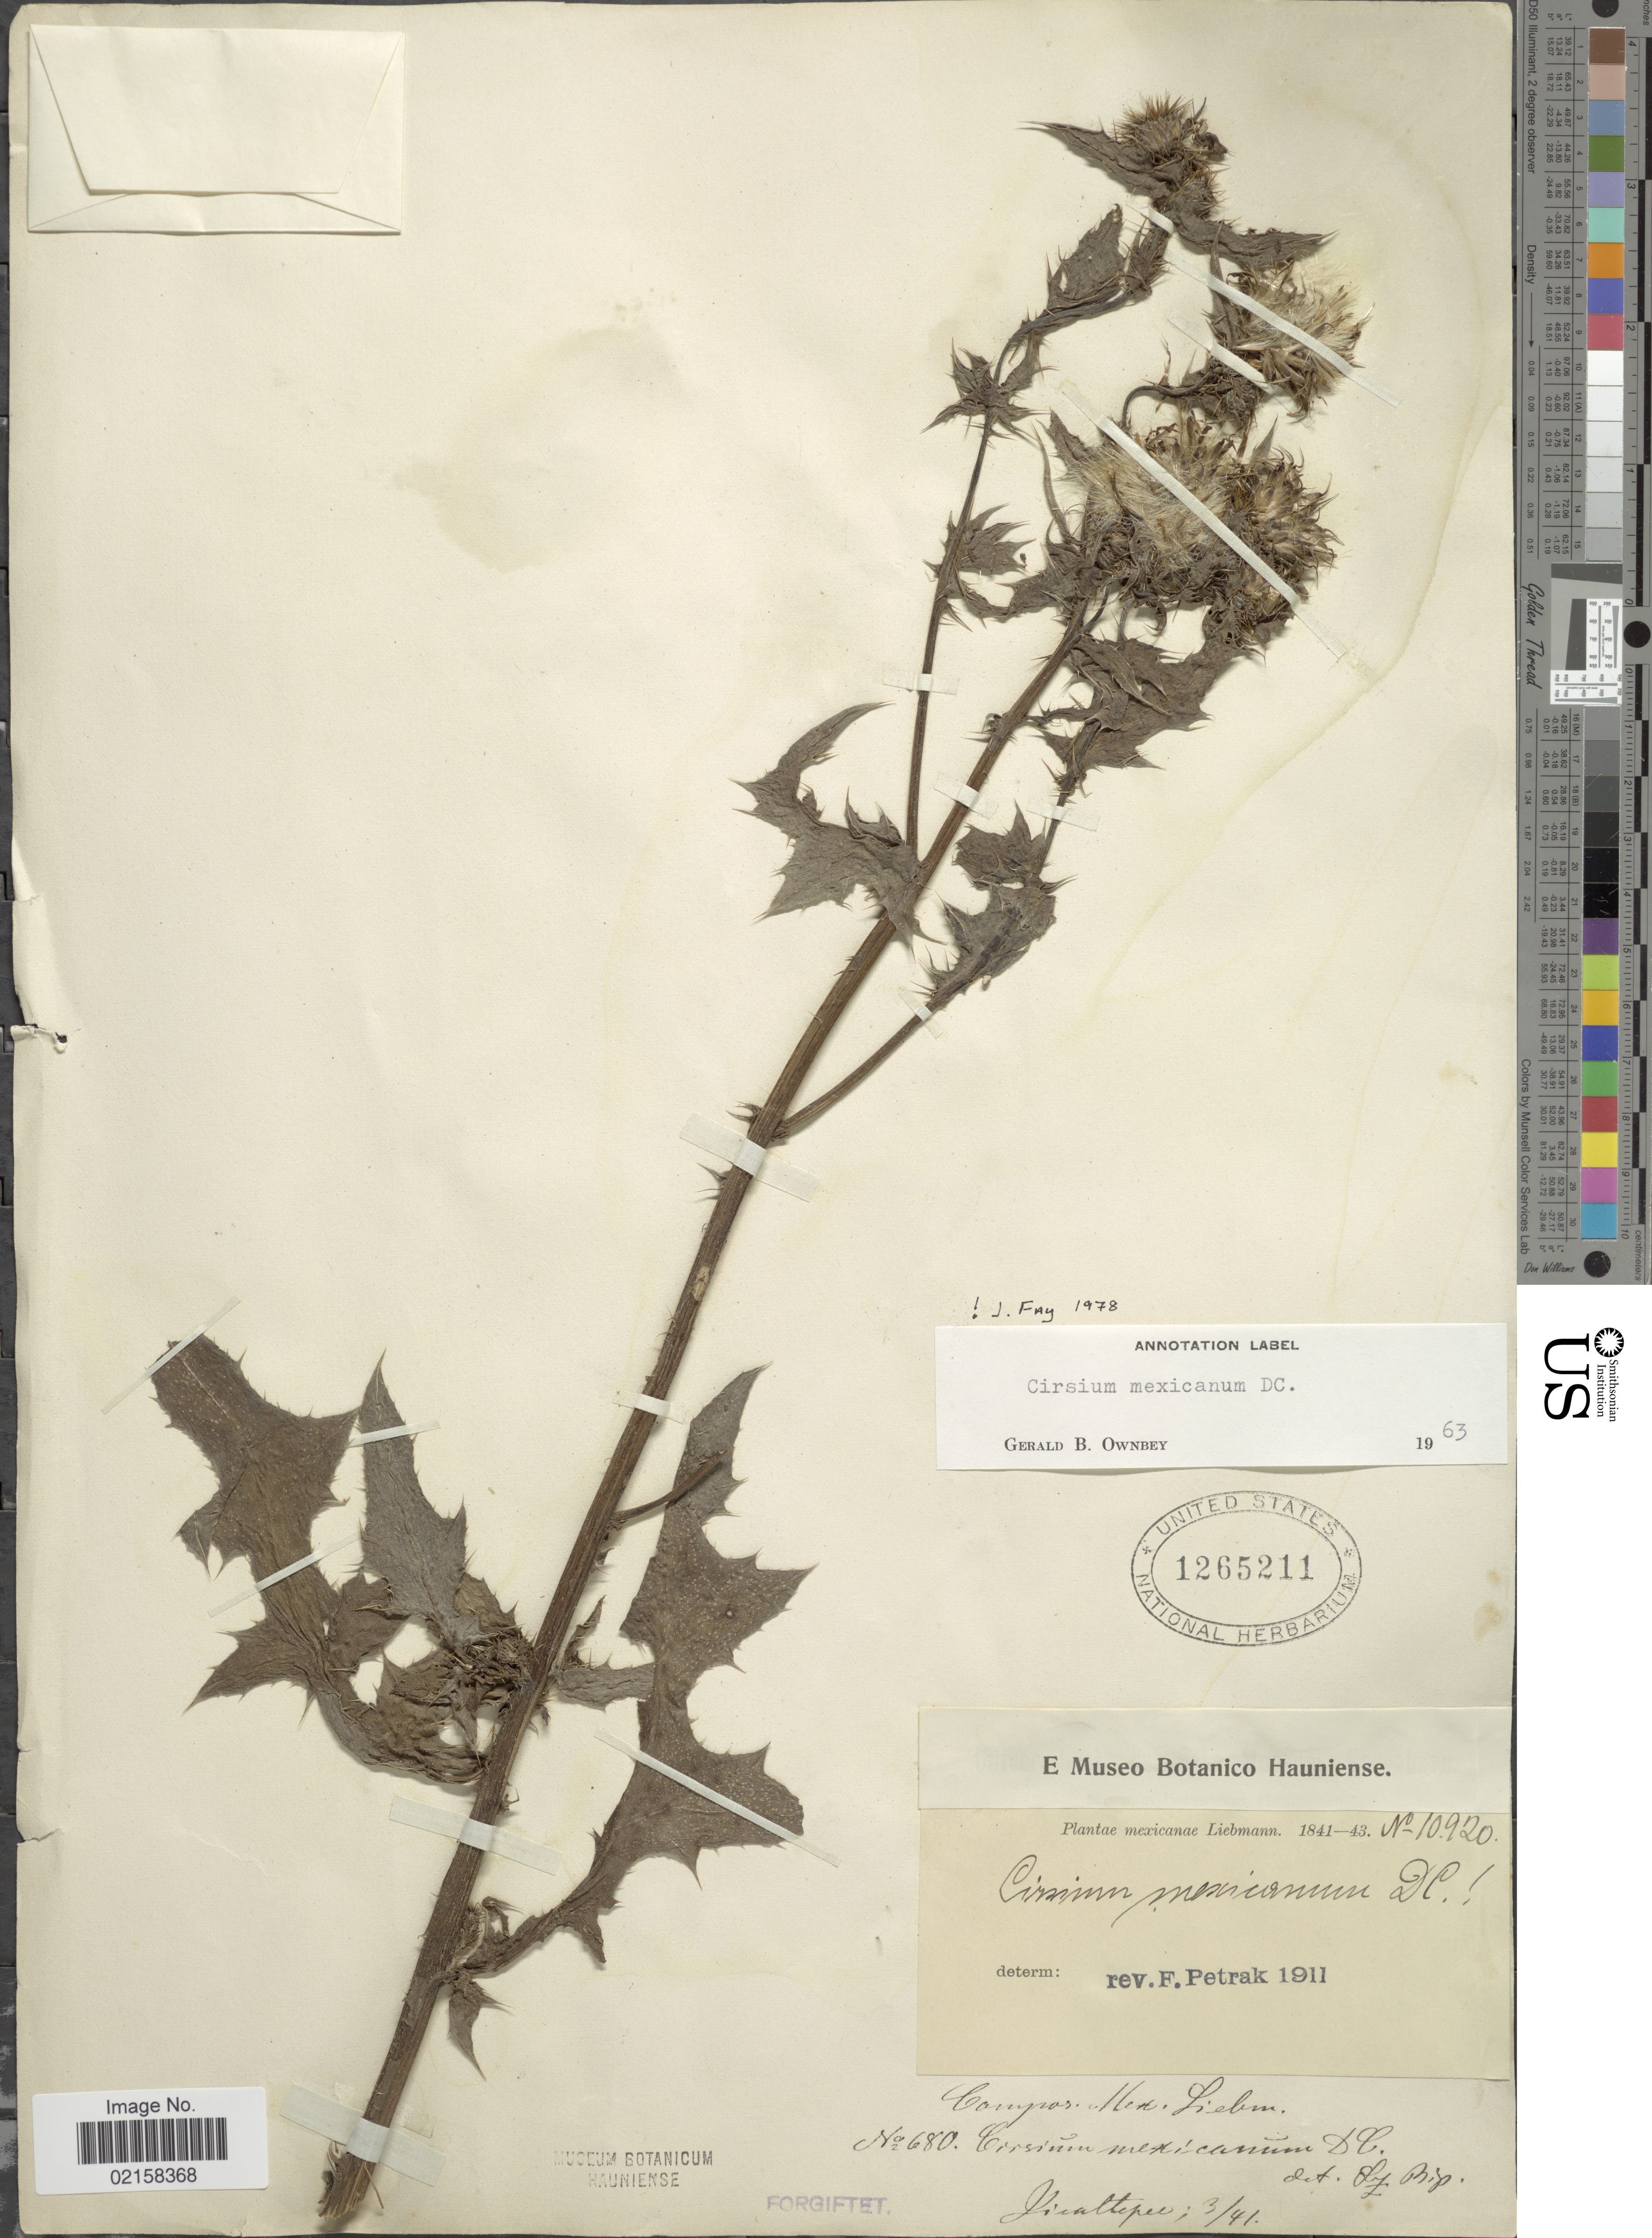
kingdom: Plantae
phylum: Tracheophyta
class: Magnoliopsida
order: Asterales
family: Asteraceae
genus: Cirsium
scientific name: Cirsium mexicanum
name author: DC.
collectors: Liebmann, --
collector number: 680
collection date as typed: Transcribed d/m/y: /3/41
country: Mexico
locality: Jicaltepec.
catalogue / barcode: US 1265211